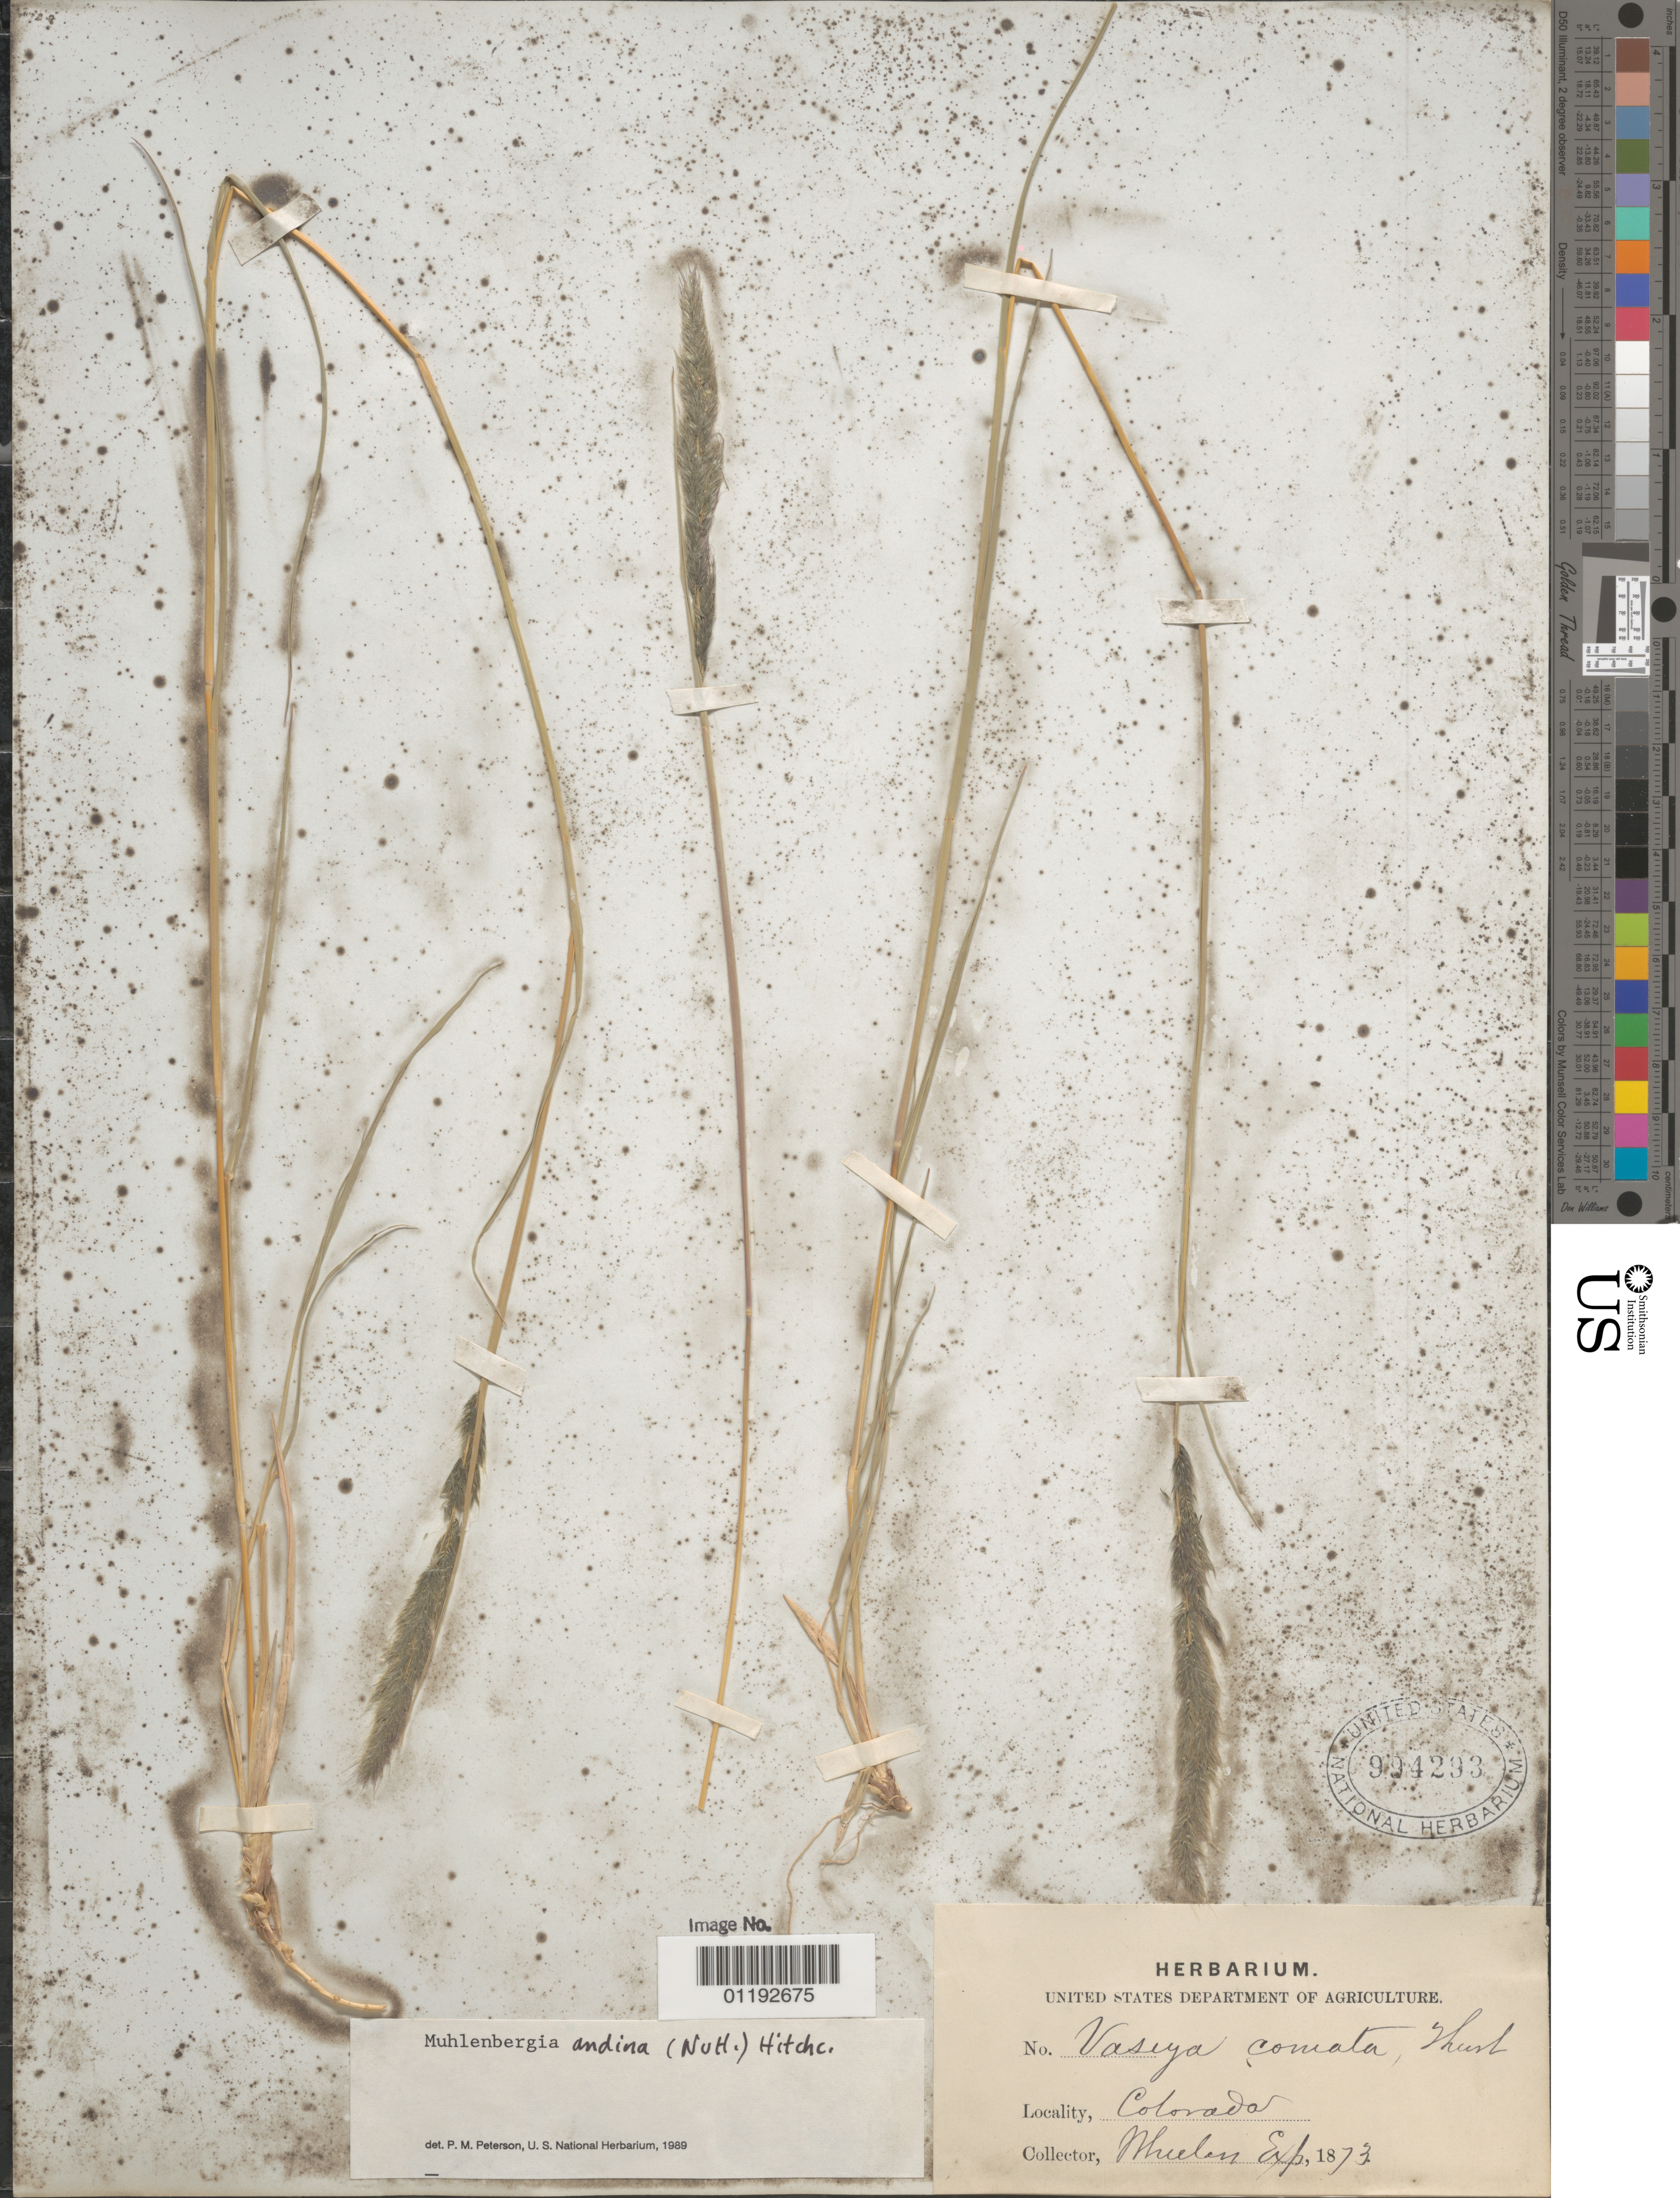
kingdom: Plantae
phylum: Tracheophyta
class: Liliopsida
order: Poales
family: Poaceae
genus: Muhlenbergia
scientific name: Muhlenbergia andina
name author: (Nutt.) Hitchc.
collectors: -- Wheeler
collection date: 1873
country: United States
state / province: Colorado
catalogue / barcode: US 994293